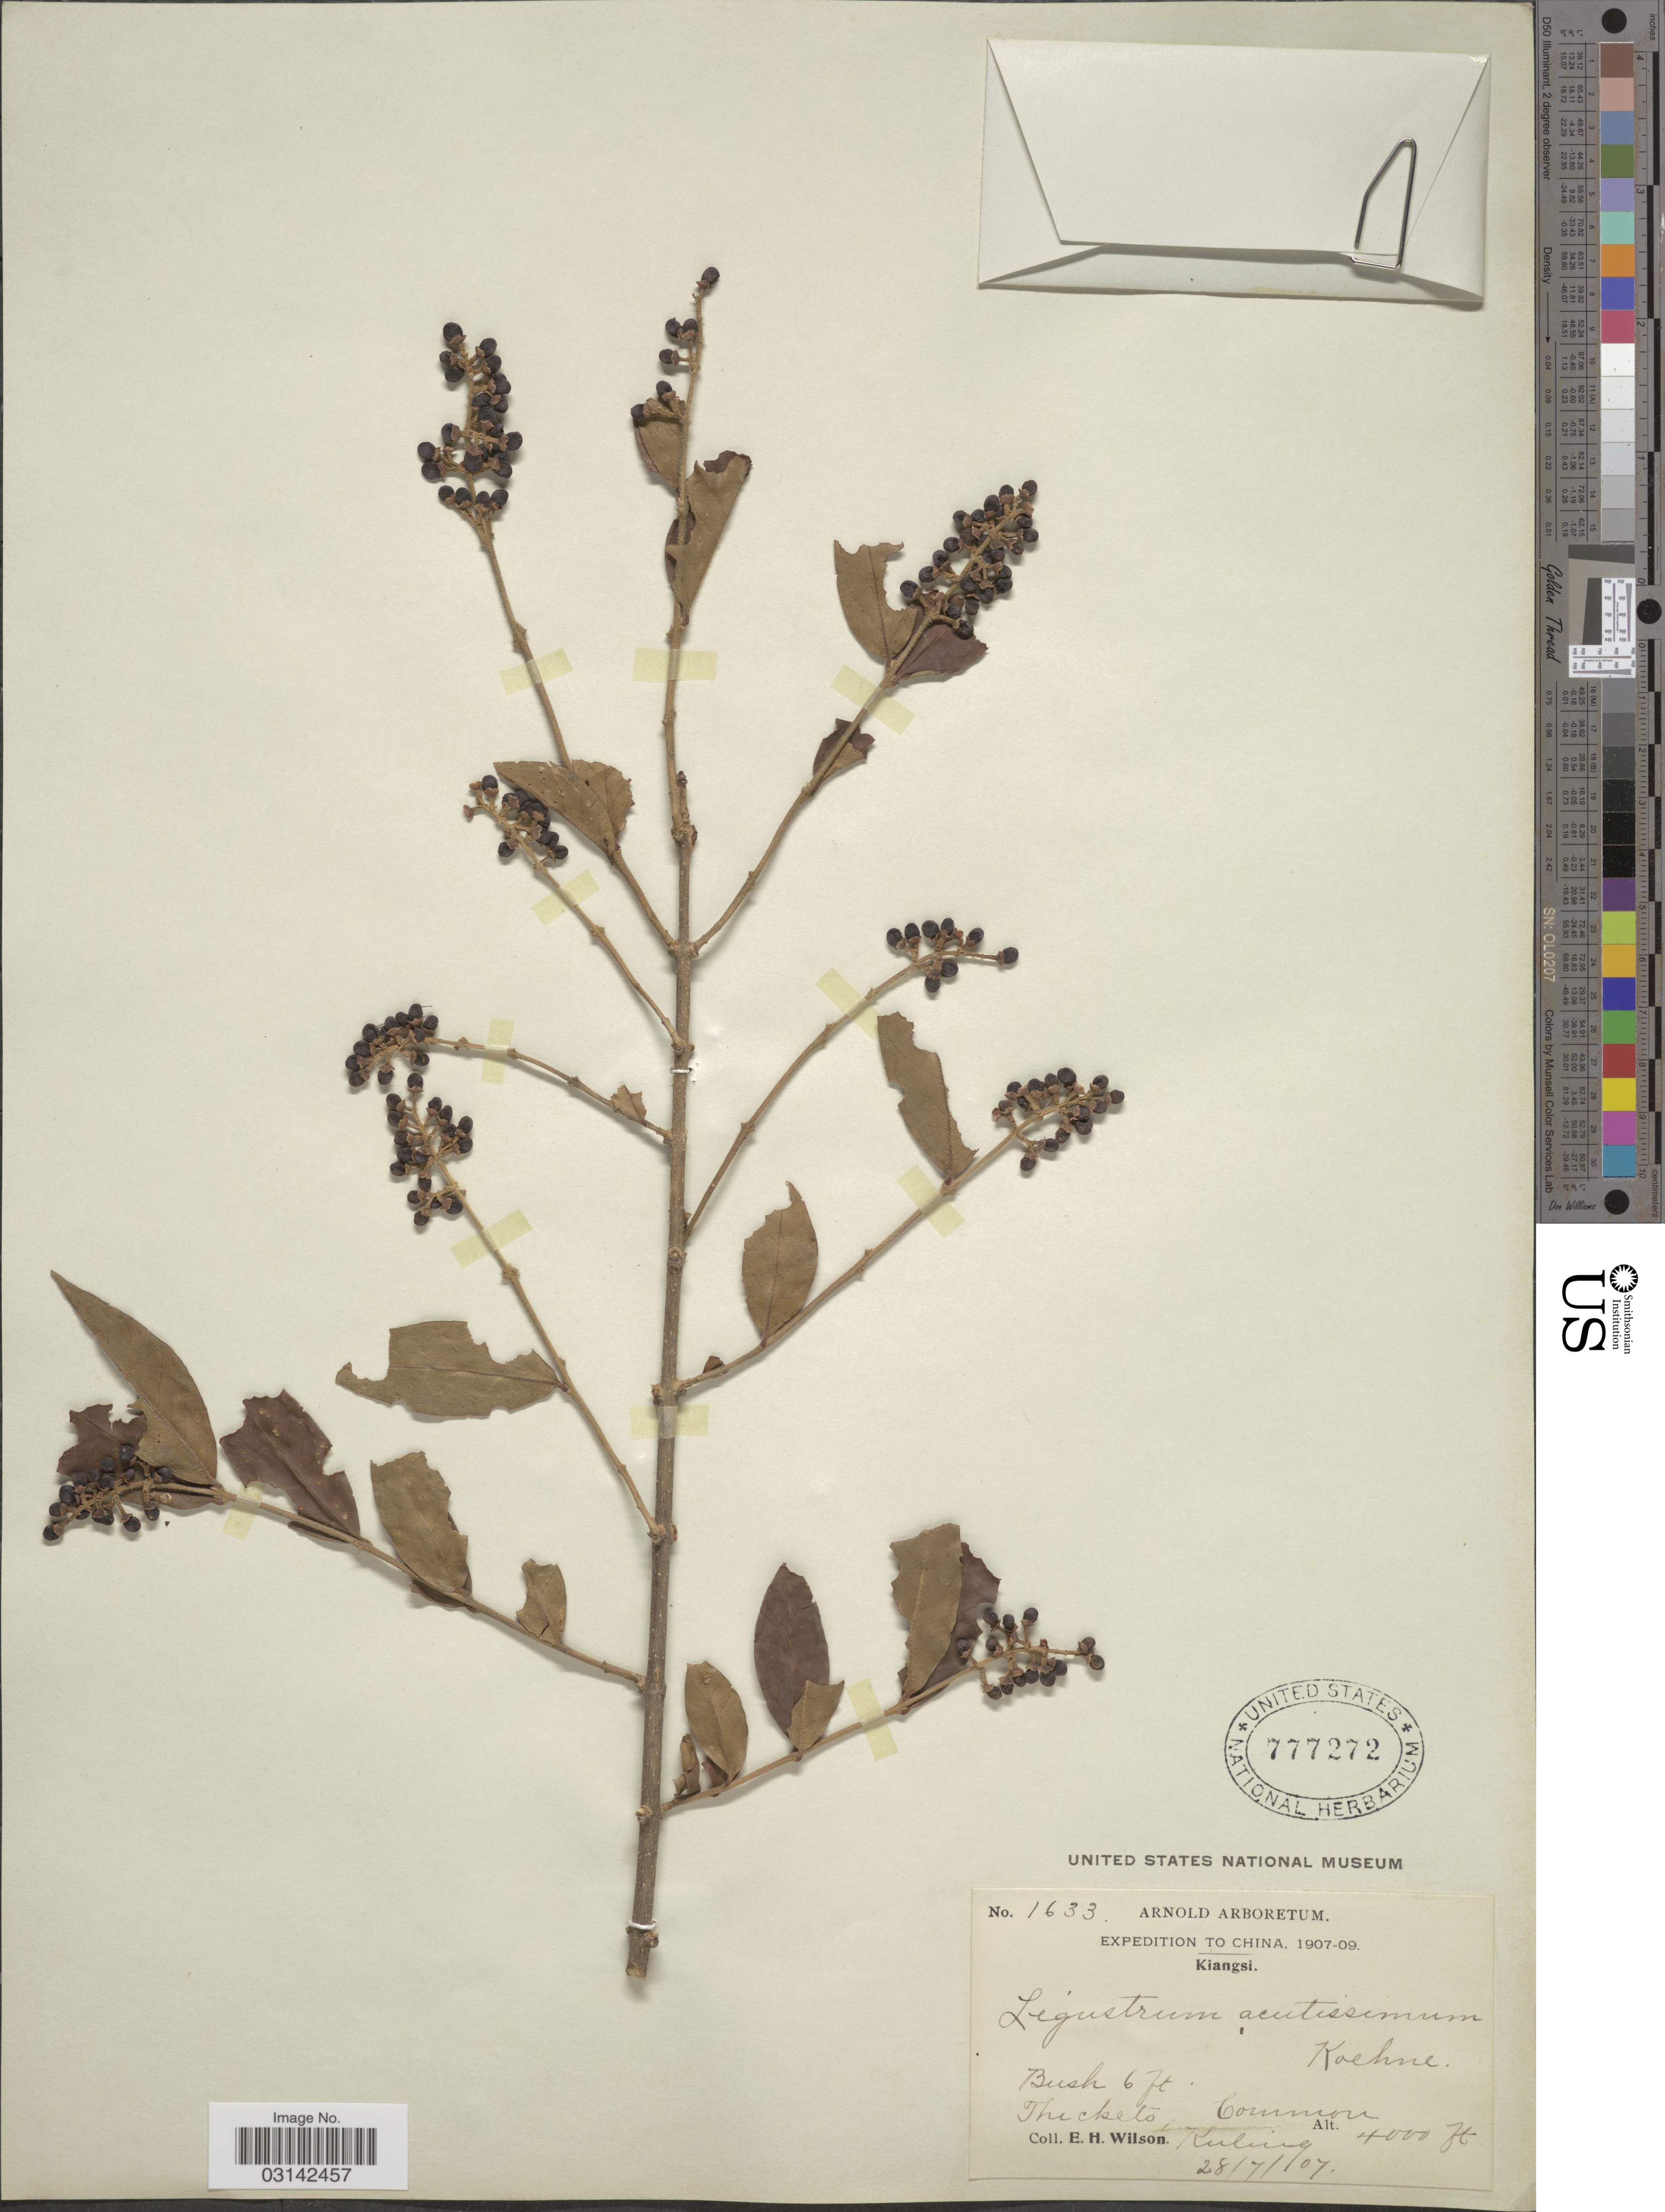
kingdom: Plantae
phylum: Tracheophyta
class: Magnoliopsida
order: Lamiales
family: Oleaceae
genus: Ligustrum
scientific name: Ligustrum leucanthum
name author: (S. Moore) P.S. Green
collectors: E. Wilson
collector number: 1633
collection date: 1907-07-28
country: China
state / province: Jiangxi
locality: Kiangsi, Kuling.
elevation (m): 1219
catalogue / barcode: US 777272